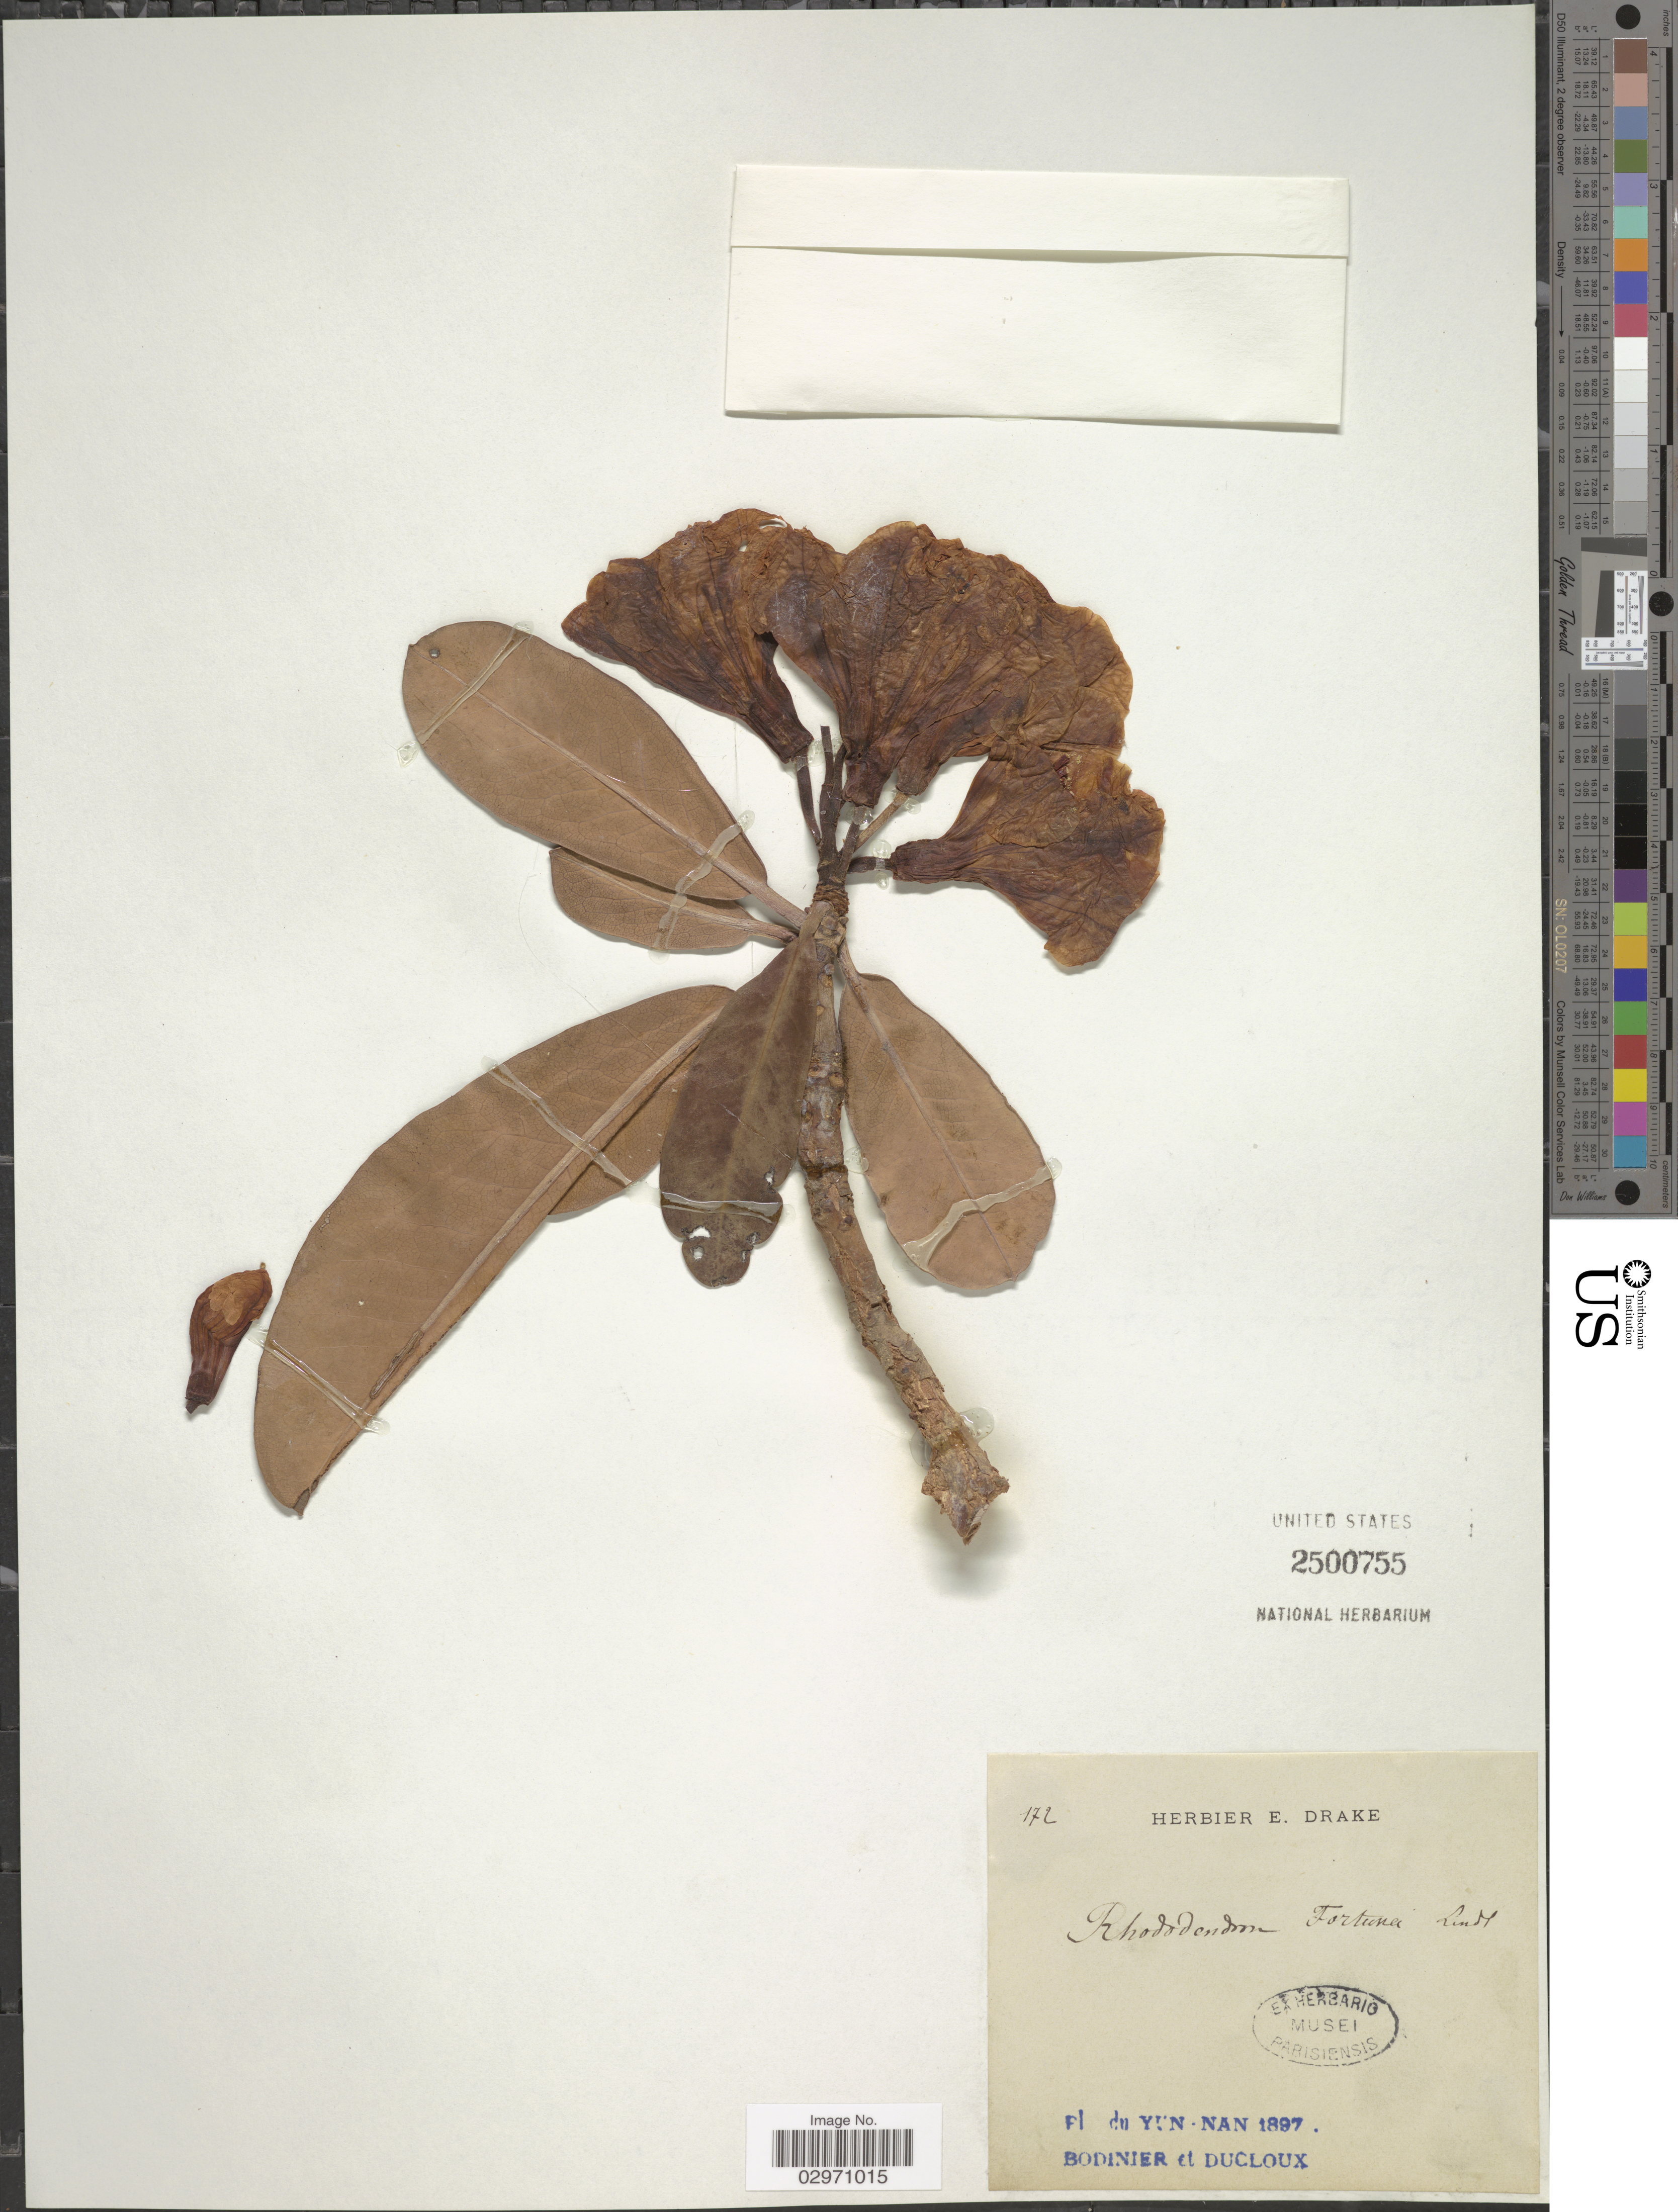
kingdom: Plantae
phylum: Tracheophyta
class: Magnoliopsida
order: Ericales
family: Ericaceae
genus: Rhododendron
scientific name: Rhododendron fortunei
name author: Lindl.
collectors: Bodinier & -. Ducloux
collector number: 172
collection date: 1897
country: China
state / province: Yunnan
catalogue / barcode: US 2500755